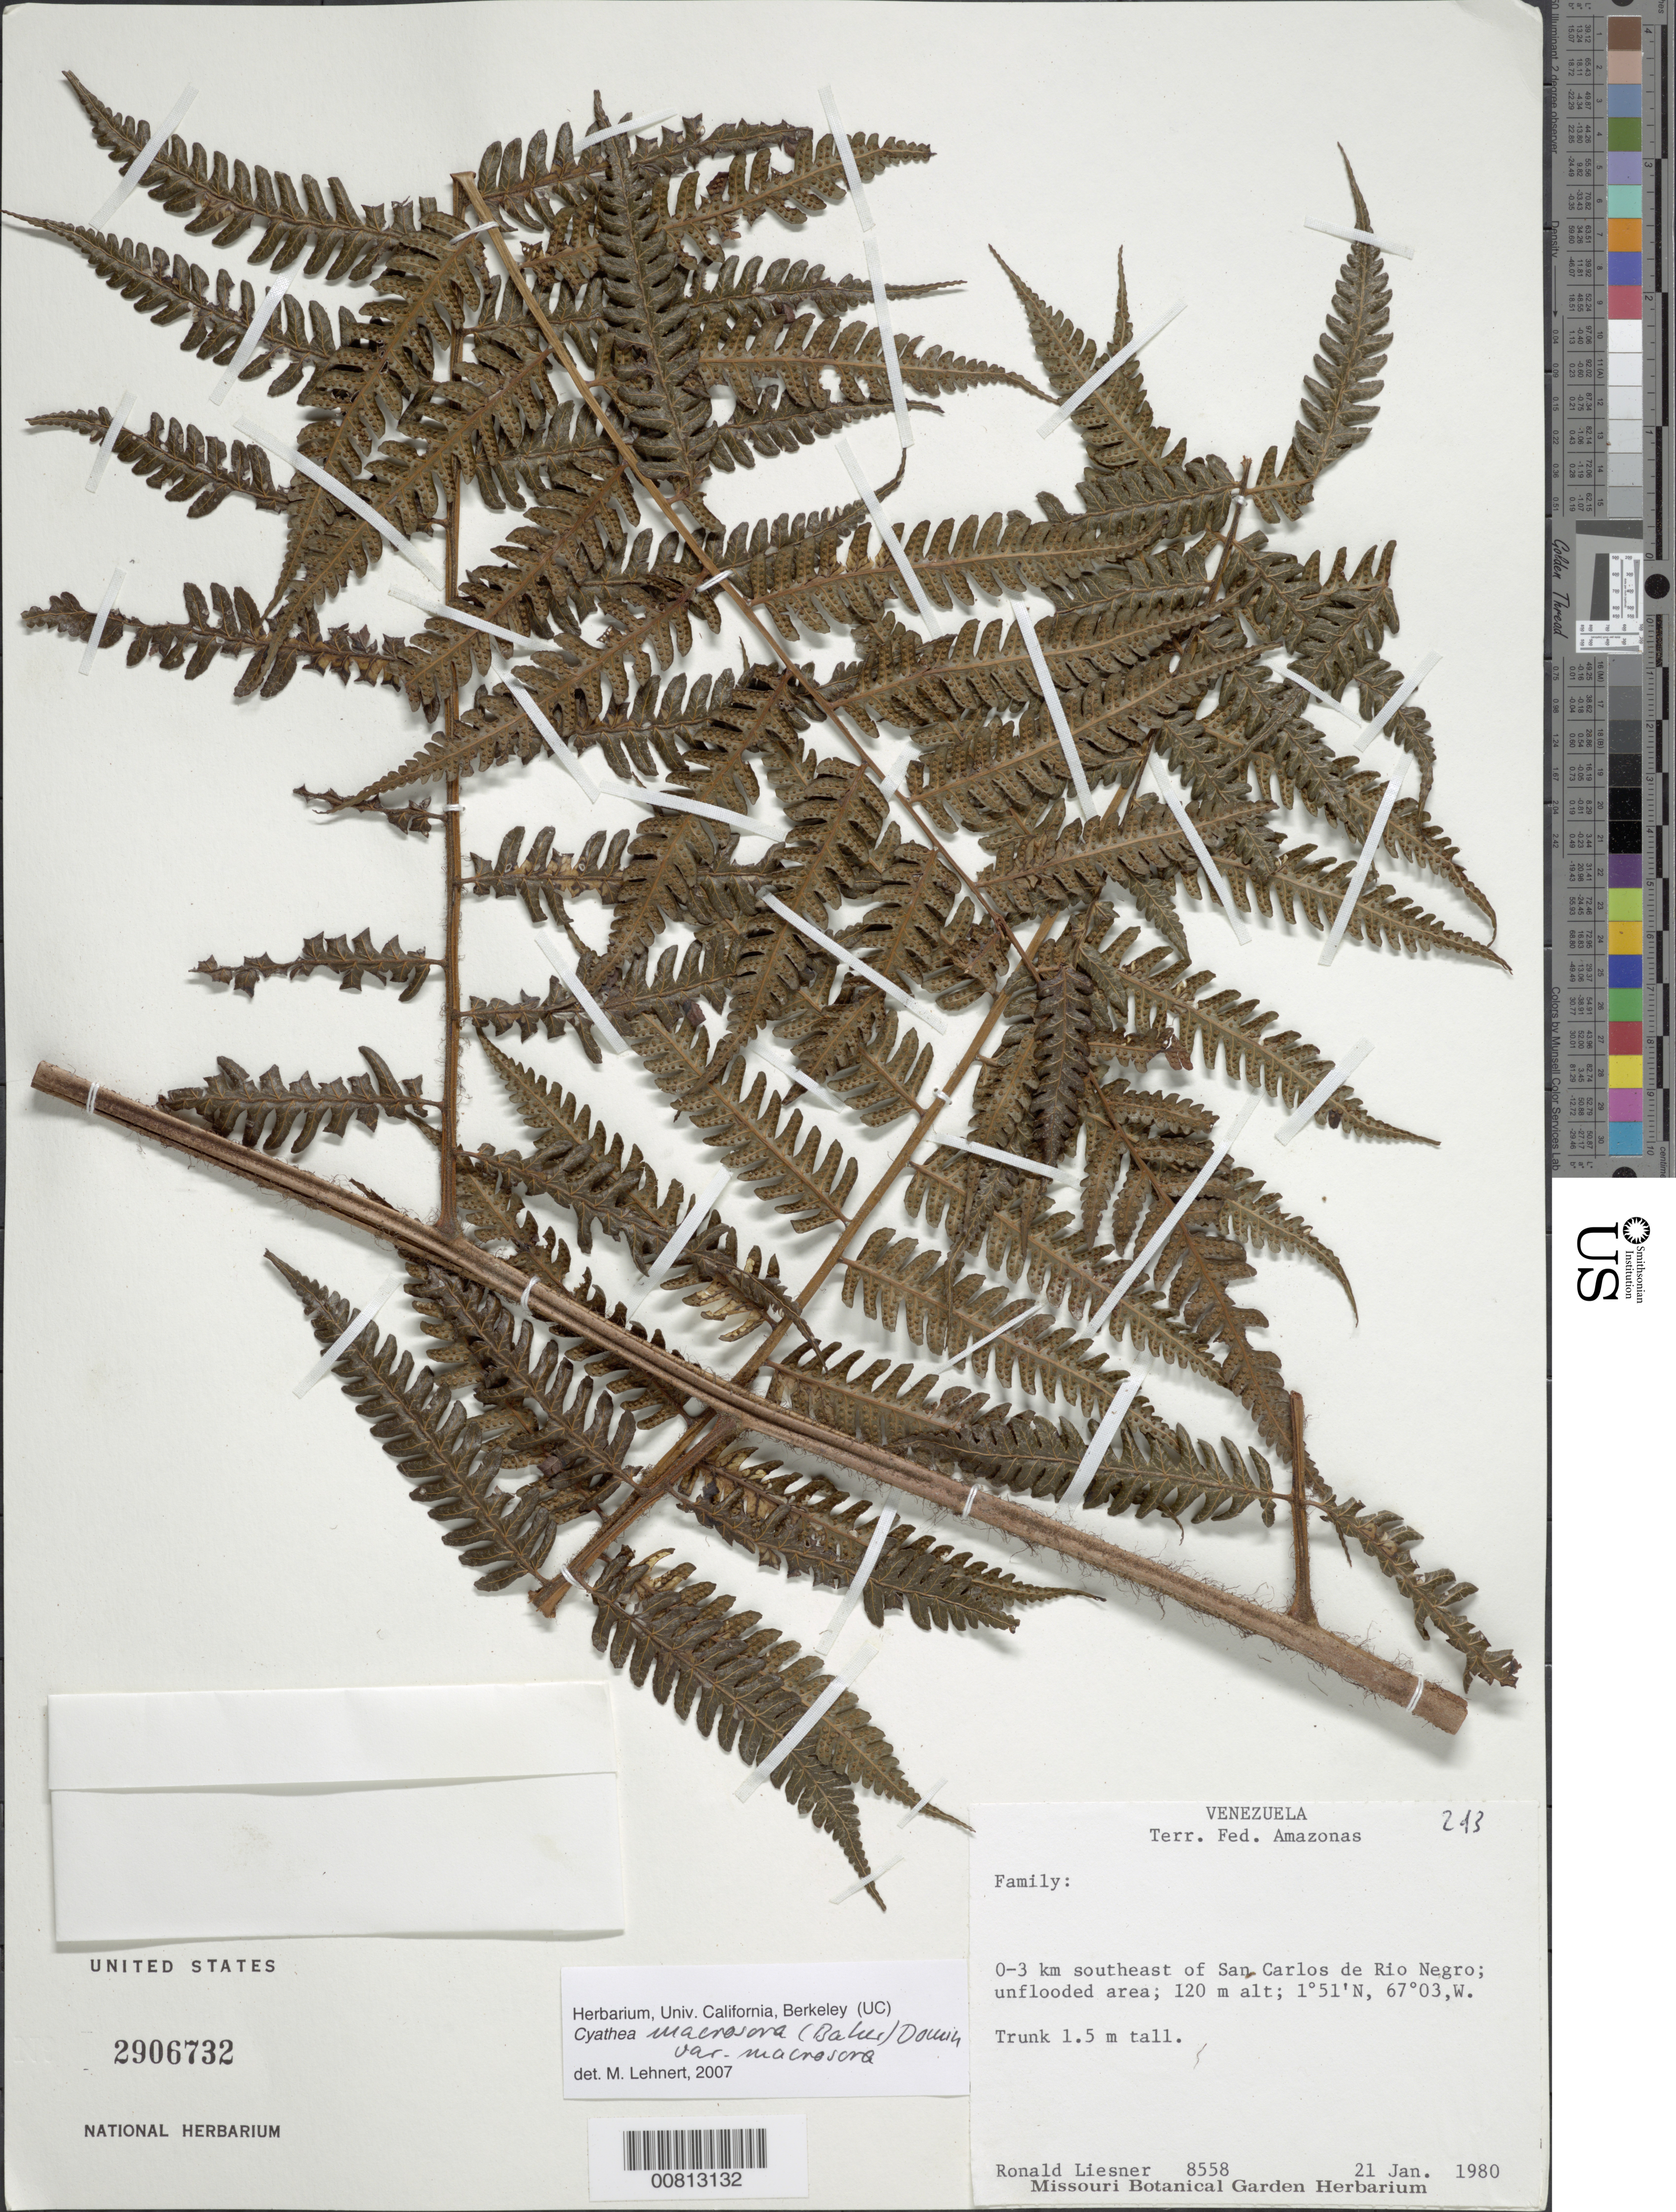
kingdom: Plantae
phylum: Tracheophyta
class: Polypodiopsida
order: Cyatheales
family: Cyatheaceae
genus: Cyathea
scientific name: Cyathea macrosora var. macrosora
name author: (Baker) Domin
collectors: R. L. Liesner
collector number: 8558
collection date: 1980-01-21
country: Venezuela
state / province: Amazonas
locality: Terr. Fed. Amazonas, 13 km southeast of San Carlos de Rio Negro; unflooded area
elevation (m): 120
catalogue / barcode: US 2906732